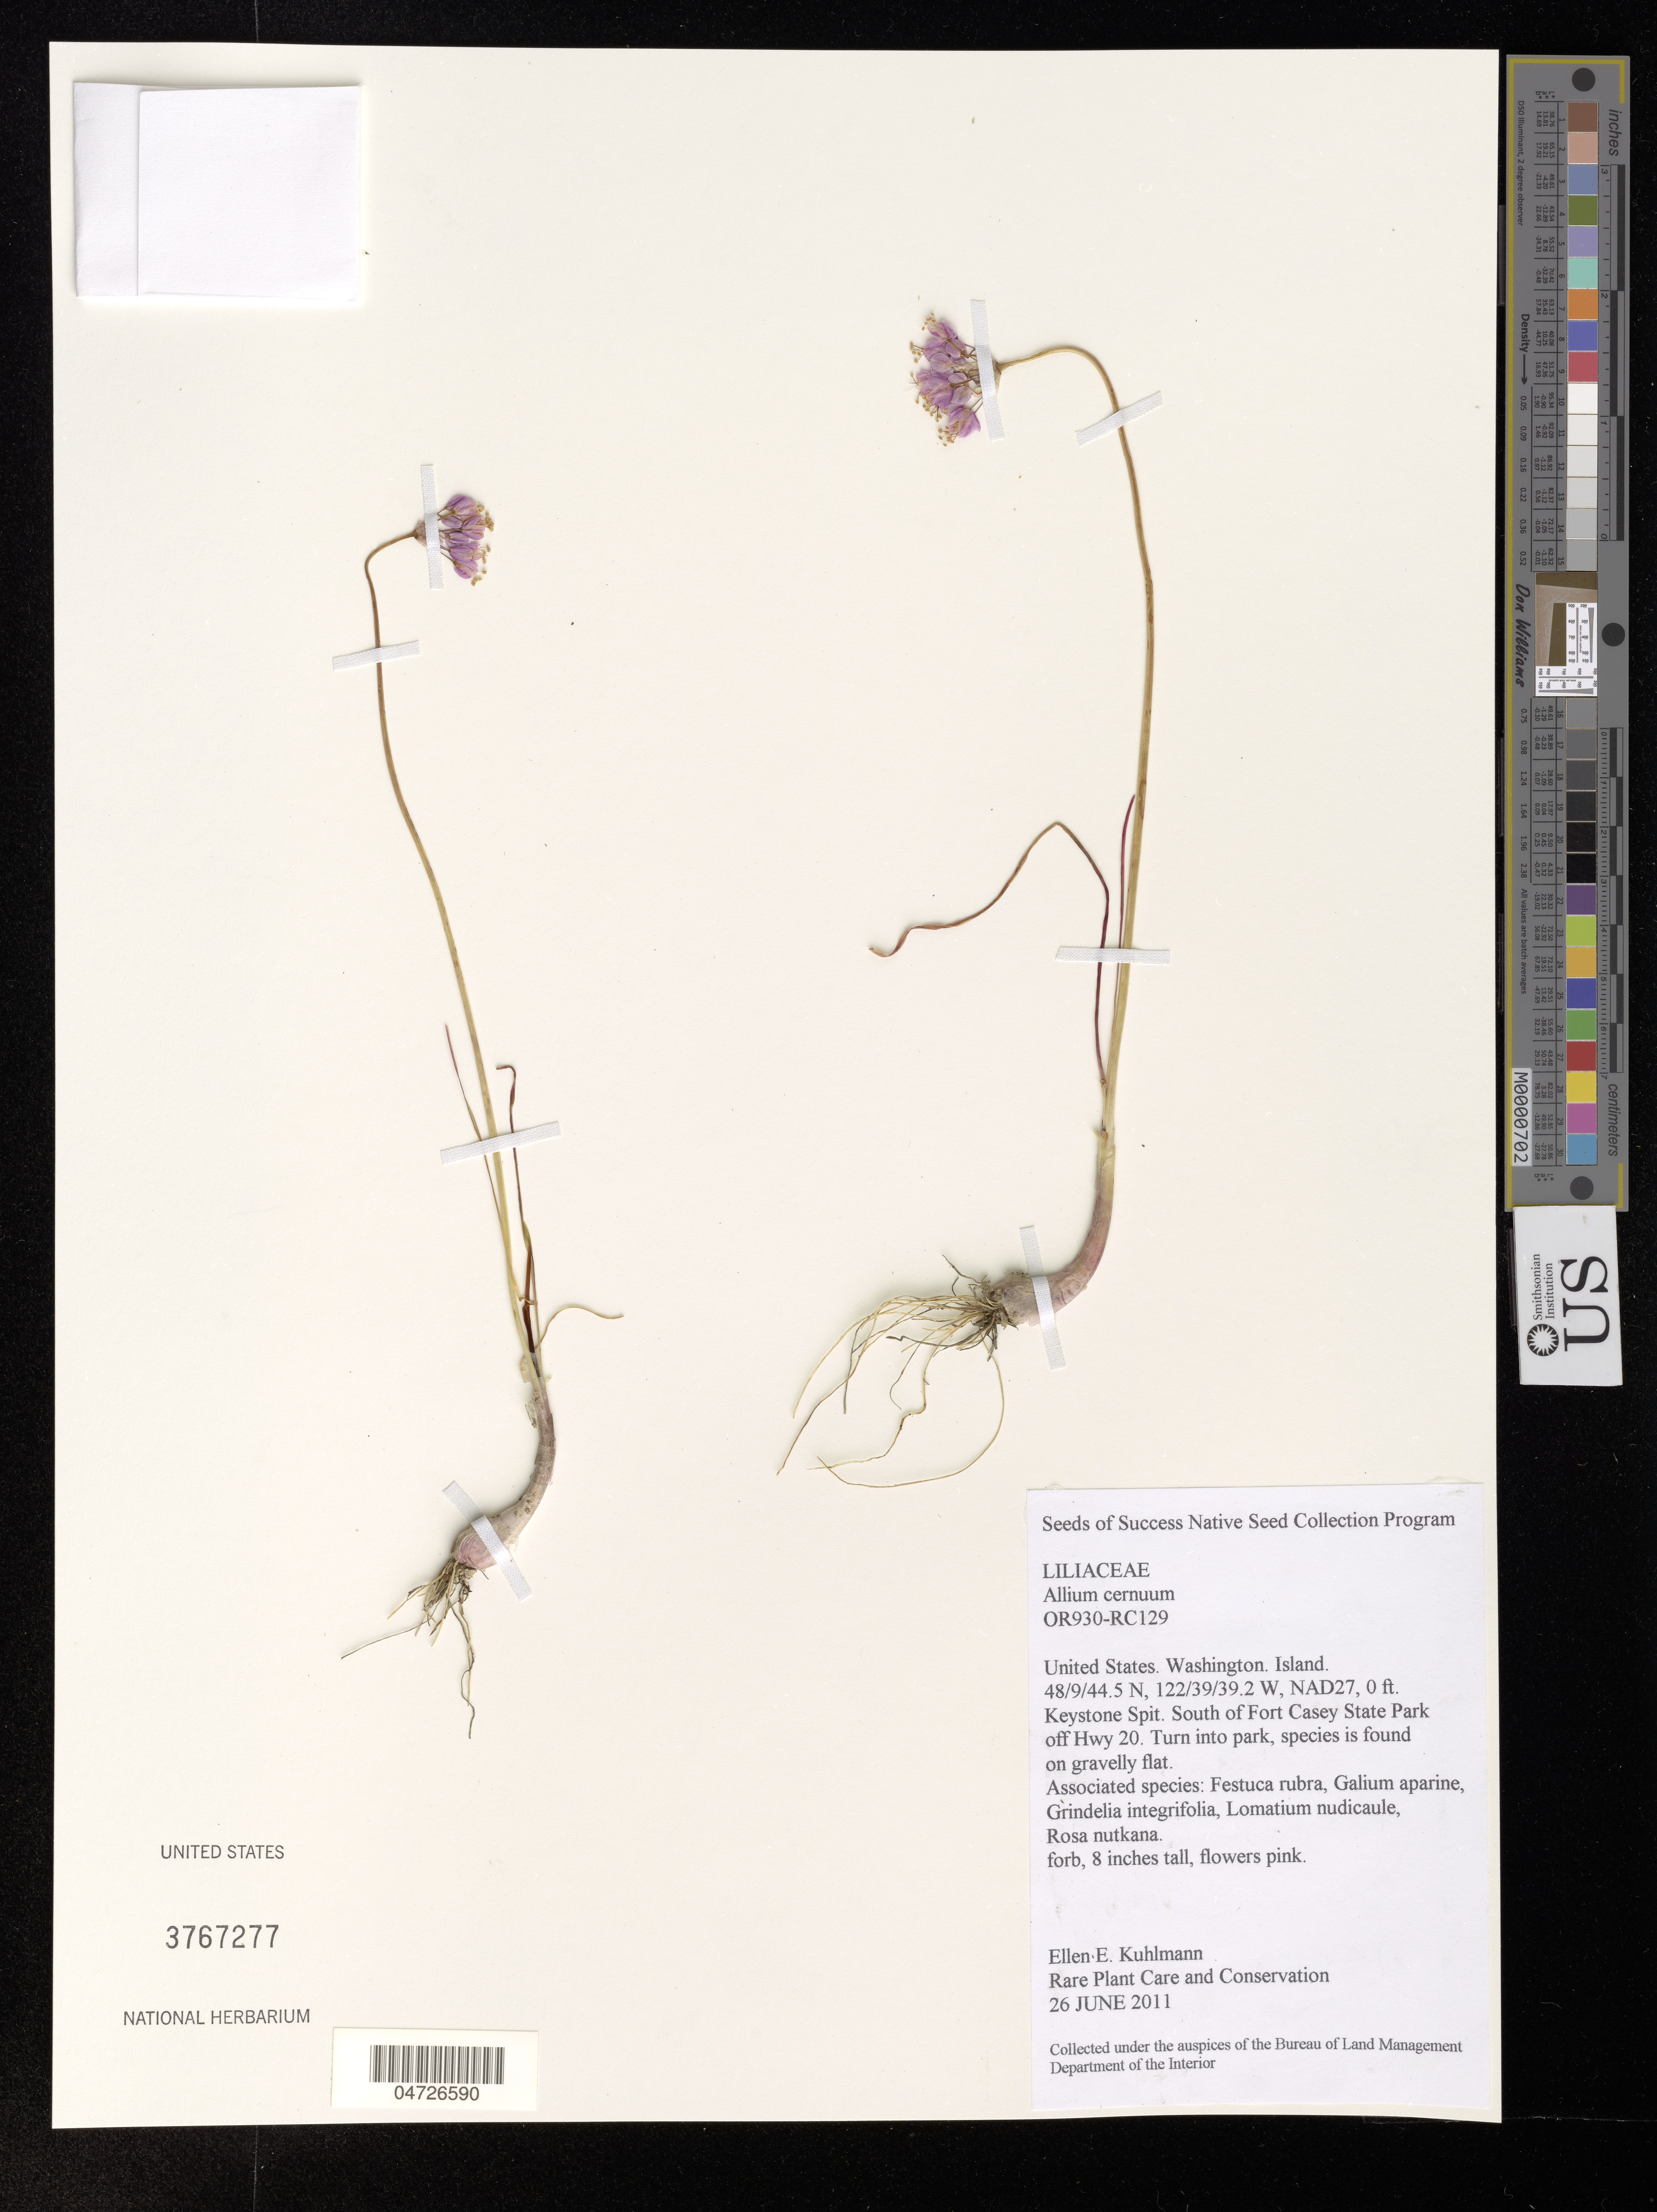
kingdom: Plantae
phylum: Tracheophyta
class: Liliopsida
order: Asparagales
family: Amaryllidaceae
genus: Allium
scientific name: Allium cernuum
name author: Roth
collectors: E. Kuhlmann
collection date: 2011-06-26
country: United States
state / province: Washington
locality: Island. Keystone Spit. South of Fort Casey State Park of Hwy 20.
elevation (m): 0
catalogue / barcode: US 3767277